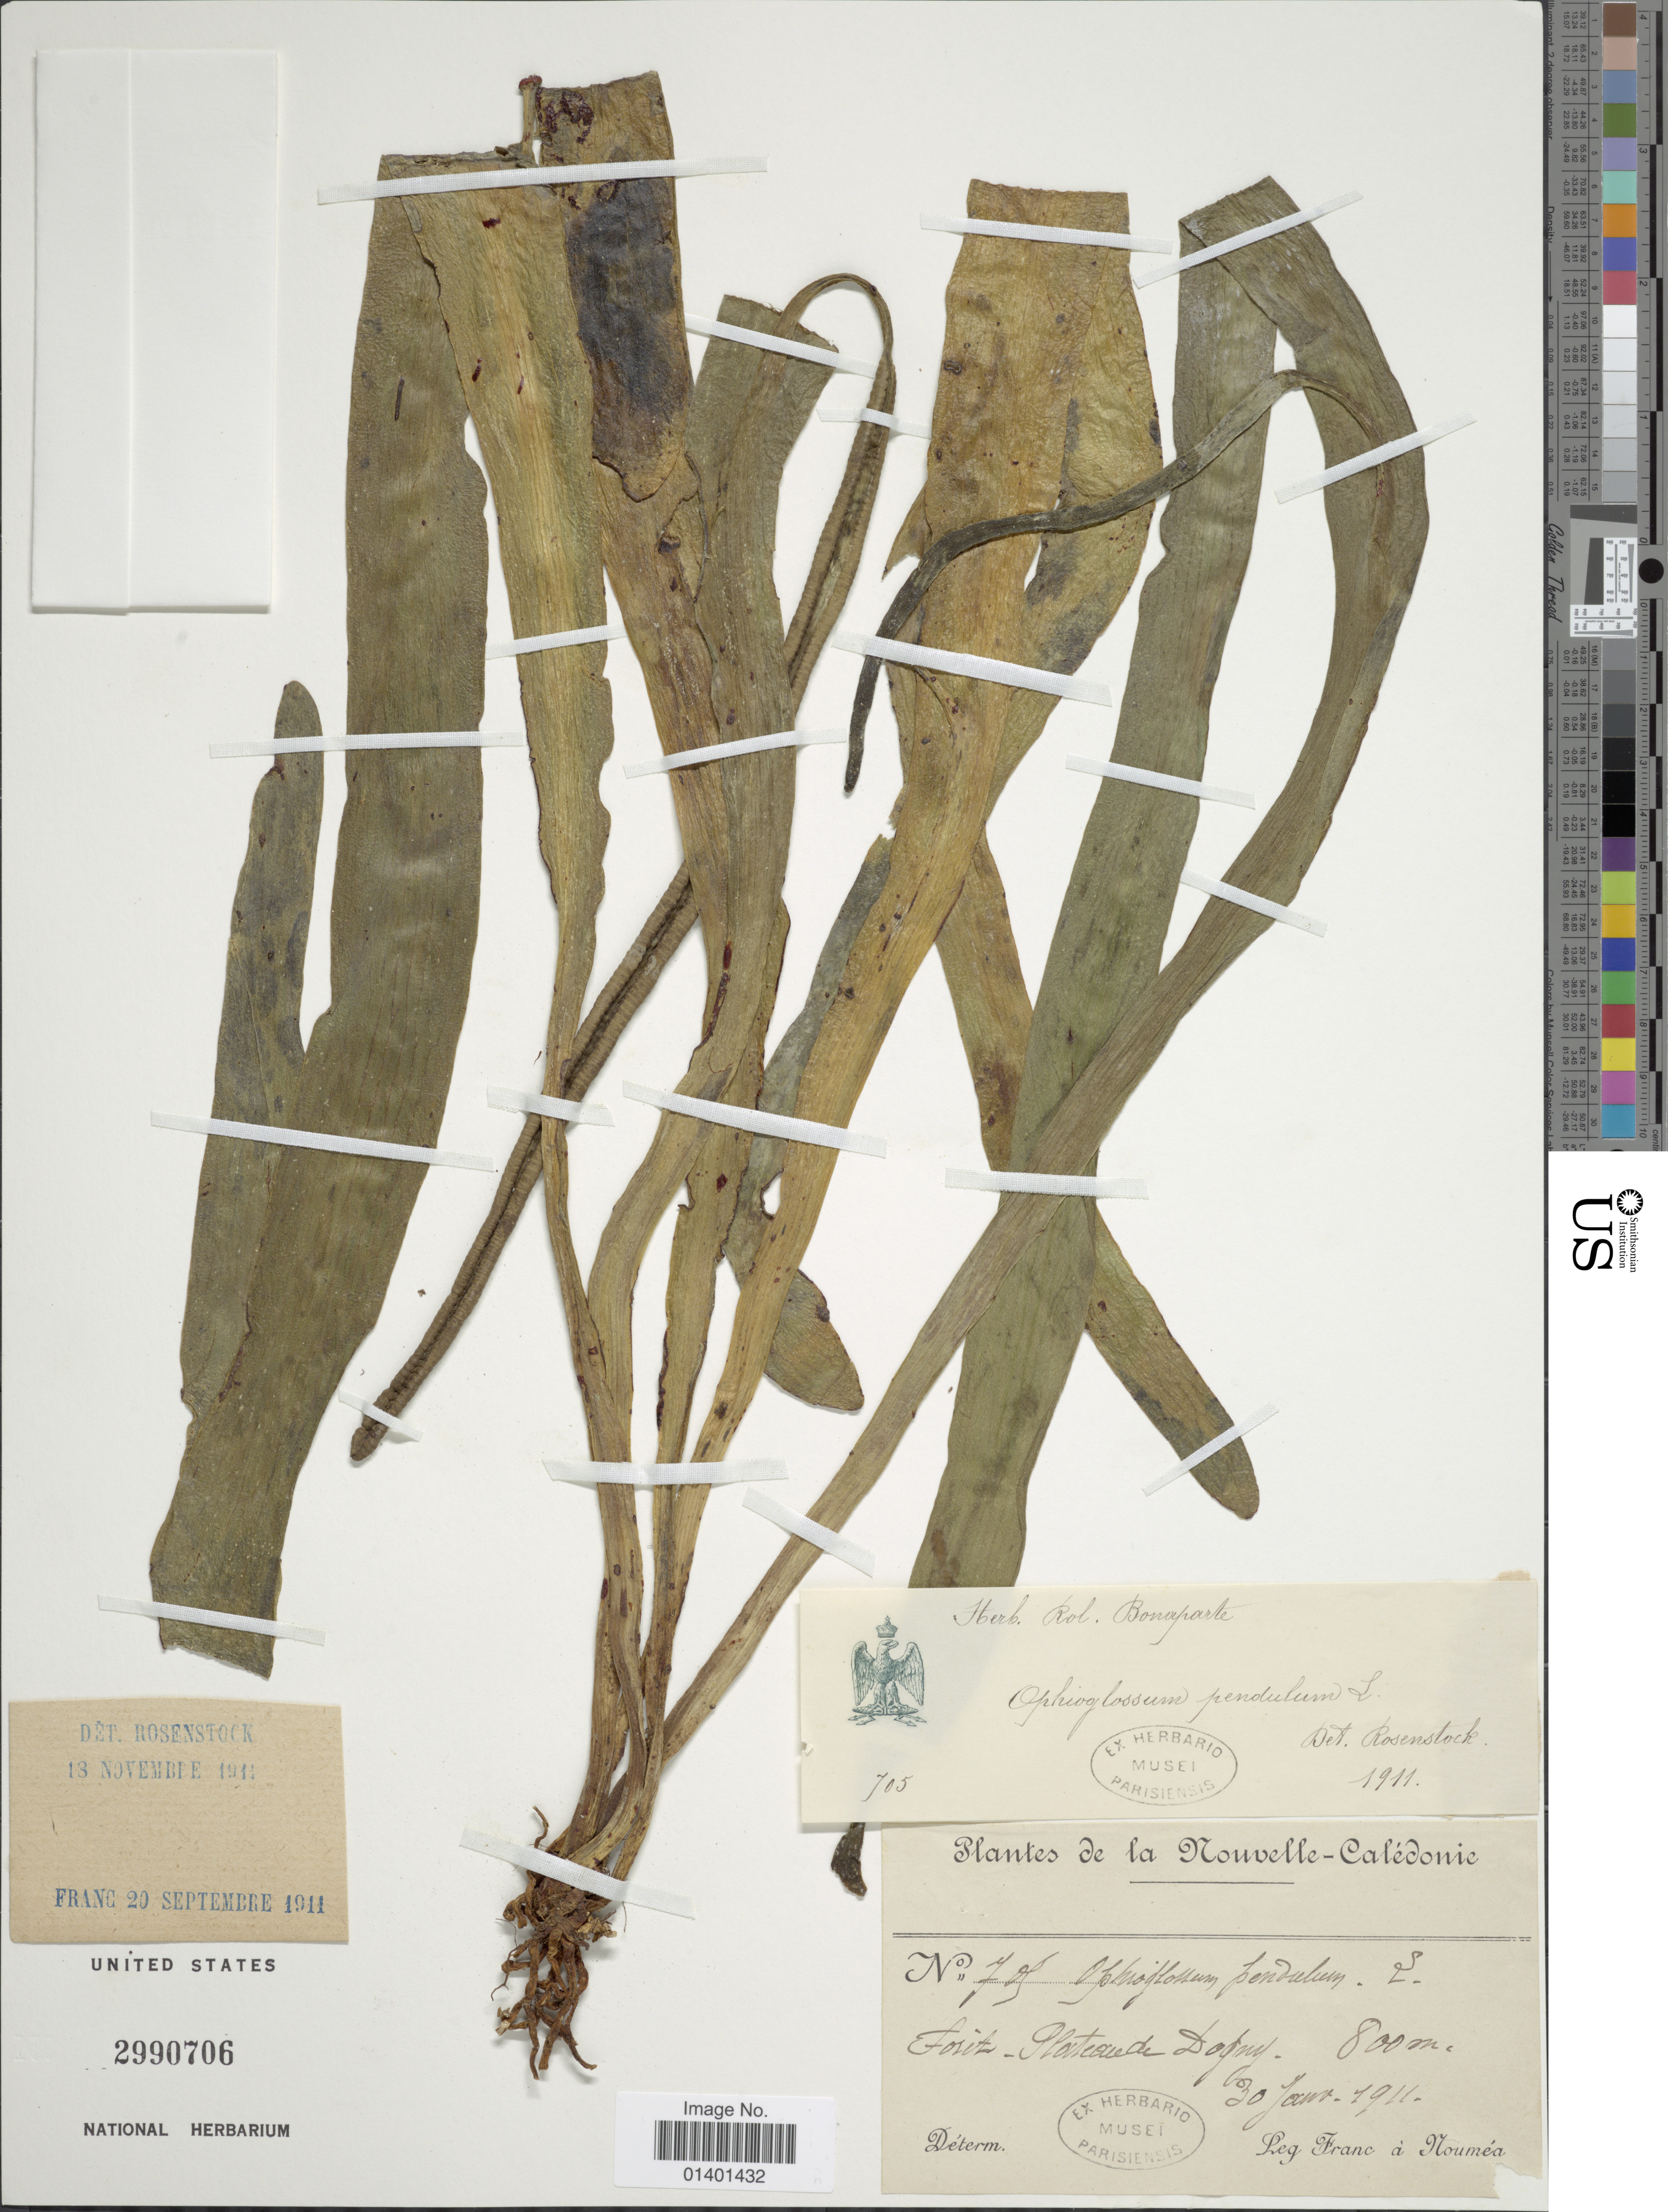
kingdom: Plantae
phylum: Tracheophyta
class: Polypodiopsida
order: Ophioglossales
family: Ophioglossaceae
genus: Ophioderma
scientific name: Ophioderma pendulum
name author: (L.) C. Presl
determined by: Wagner, W. L., (BOT), Smithsonian Institution - National Museum of Natural History (UNITED STATES)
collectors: M. Franc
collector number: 79*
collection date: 1911-01-30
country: New Caledonia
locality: Forêt, Plateau de Dogny.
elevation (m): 800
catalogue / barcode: US 2990706